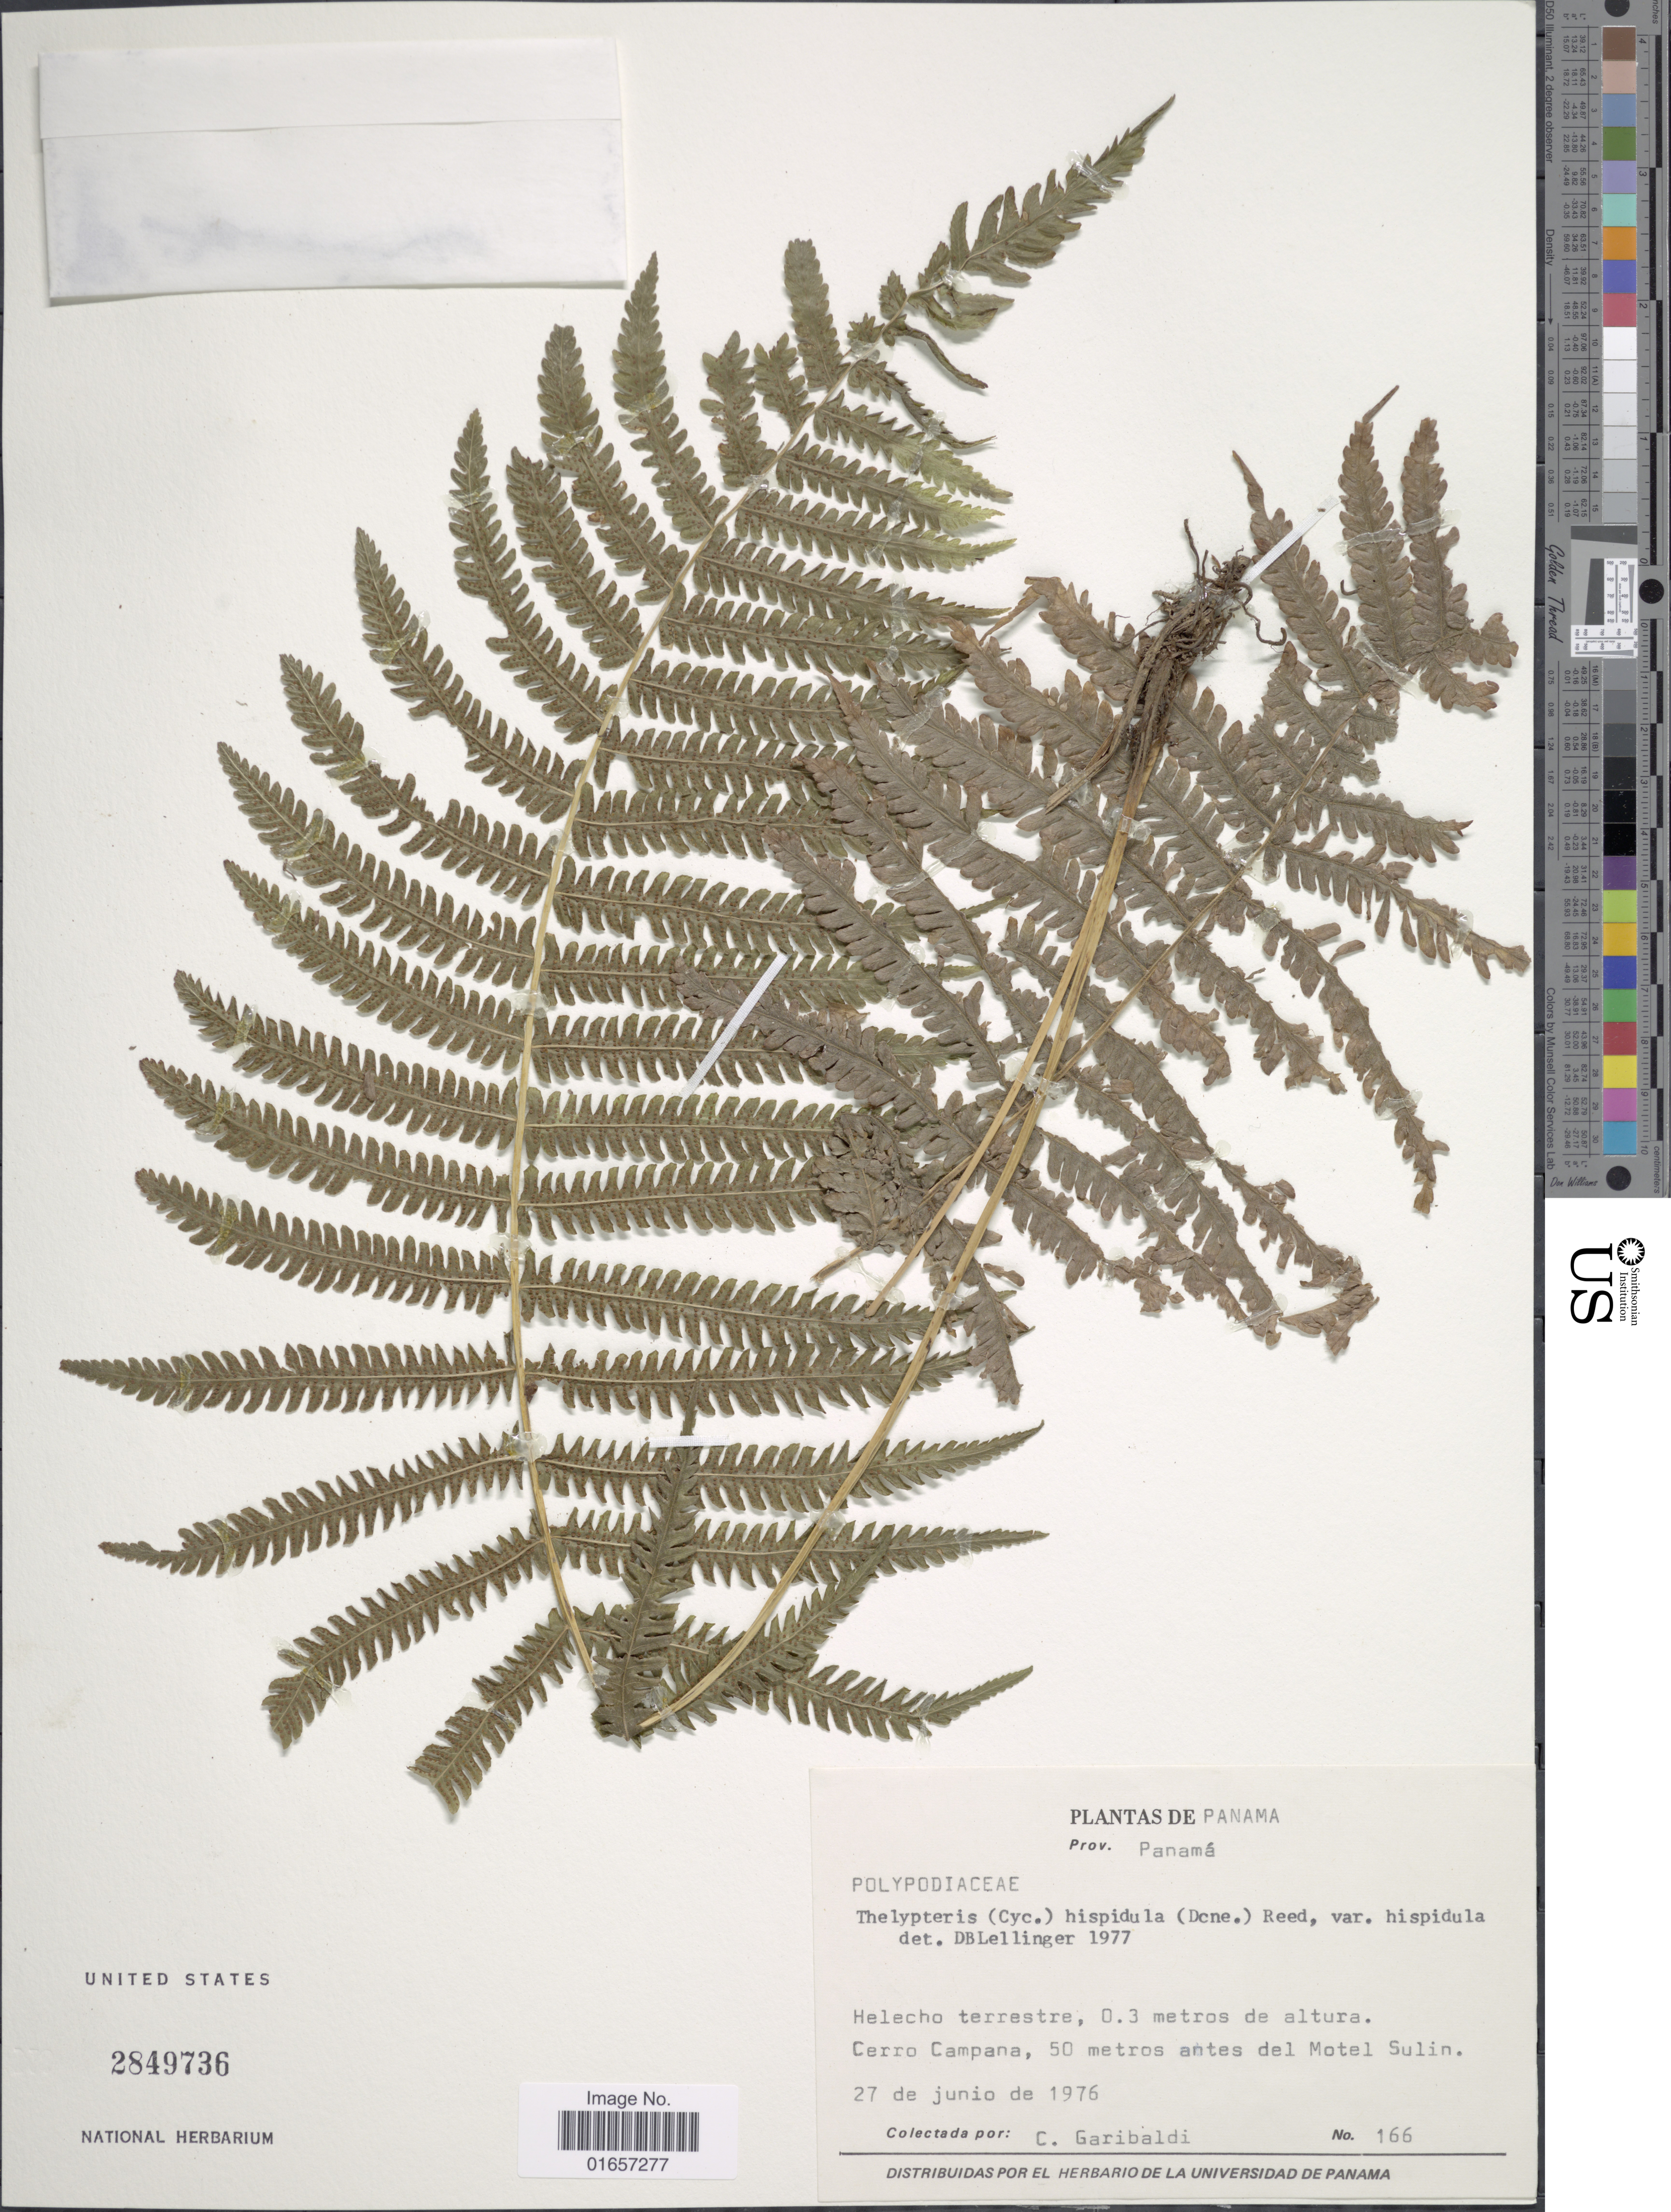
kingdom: Plantae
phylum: Tracheophyta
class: Polypodiopsida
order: Polypodiales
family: Thelypteridaceae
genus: Christella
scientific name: Christella hispidula var. hispidula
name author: (Decne.) Holttum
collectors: C. Garibaldi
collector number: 166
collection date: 1976-06-27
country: Panama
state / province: Panamá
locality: Cerro Campana, 50 metros antes del Motel Sulin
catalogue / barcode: US 2849736